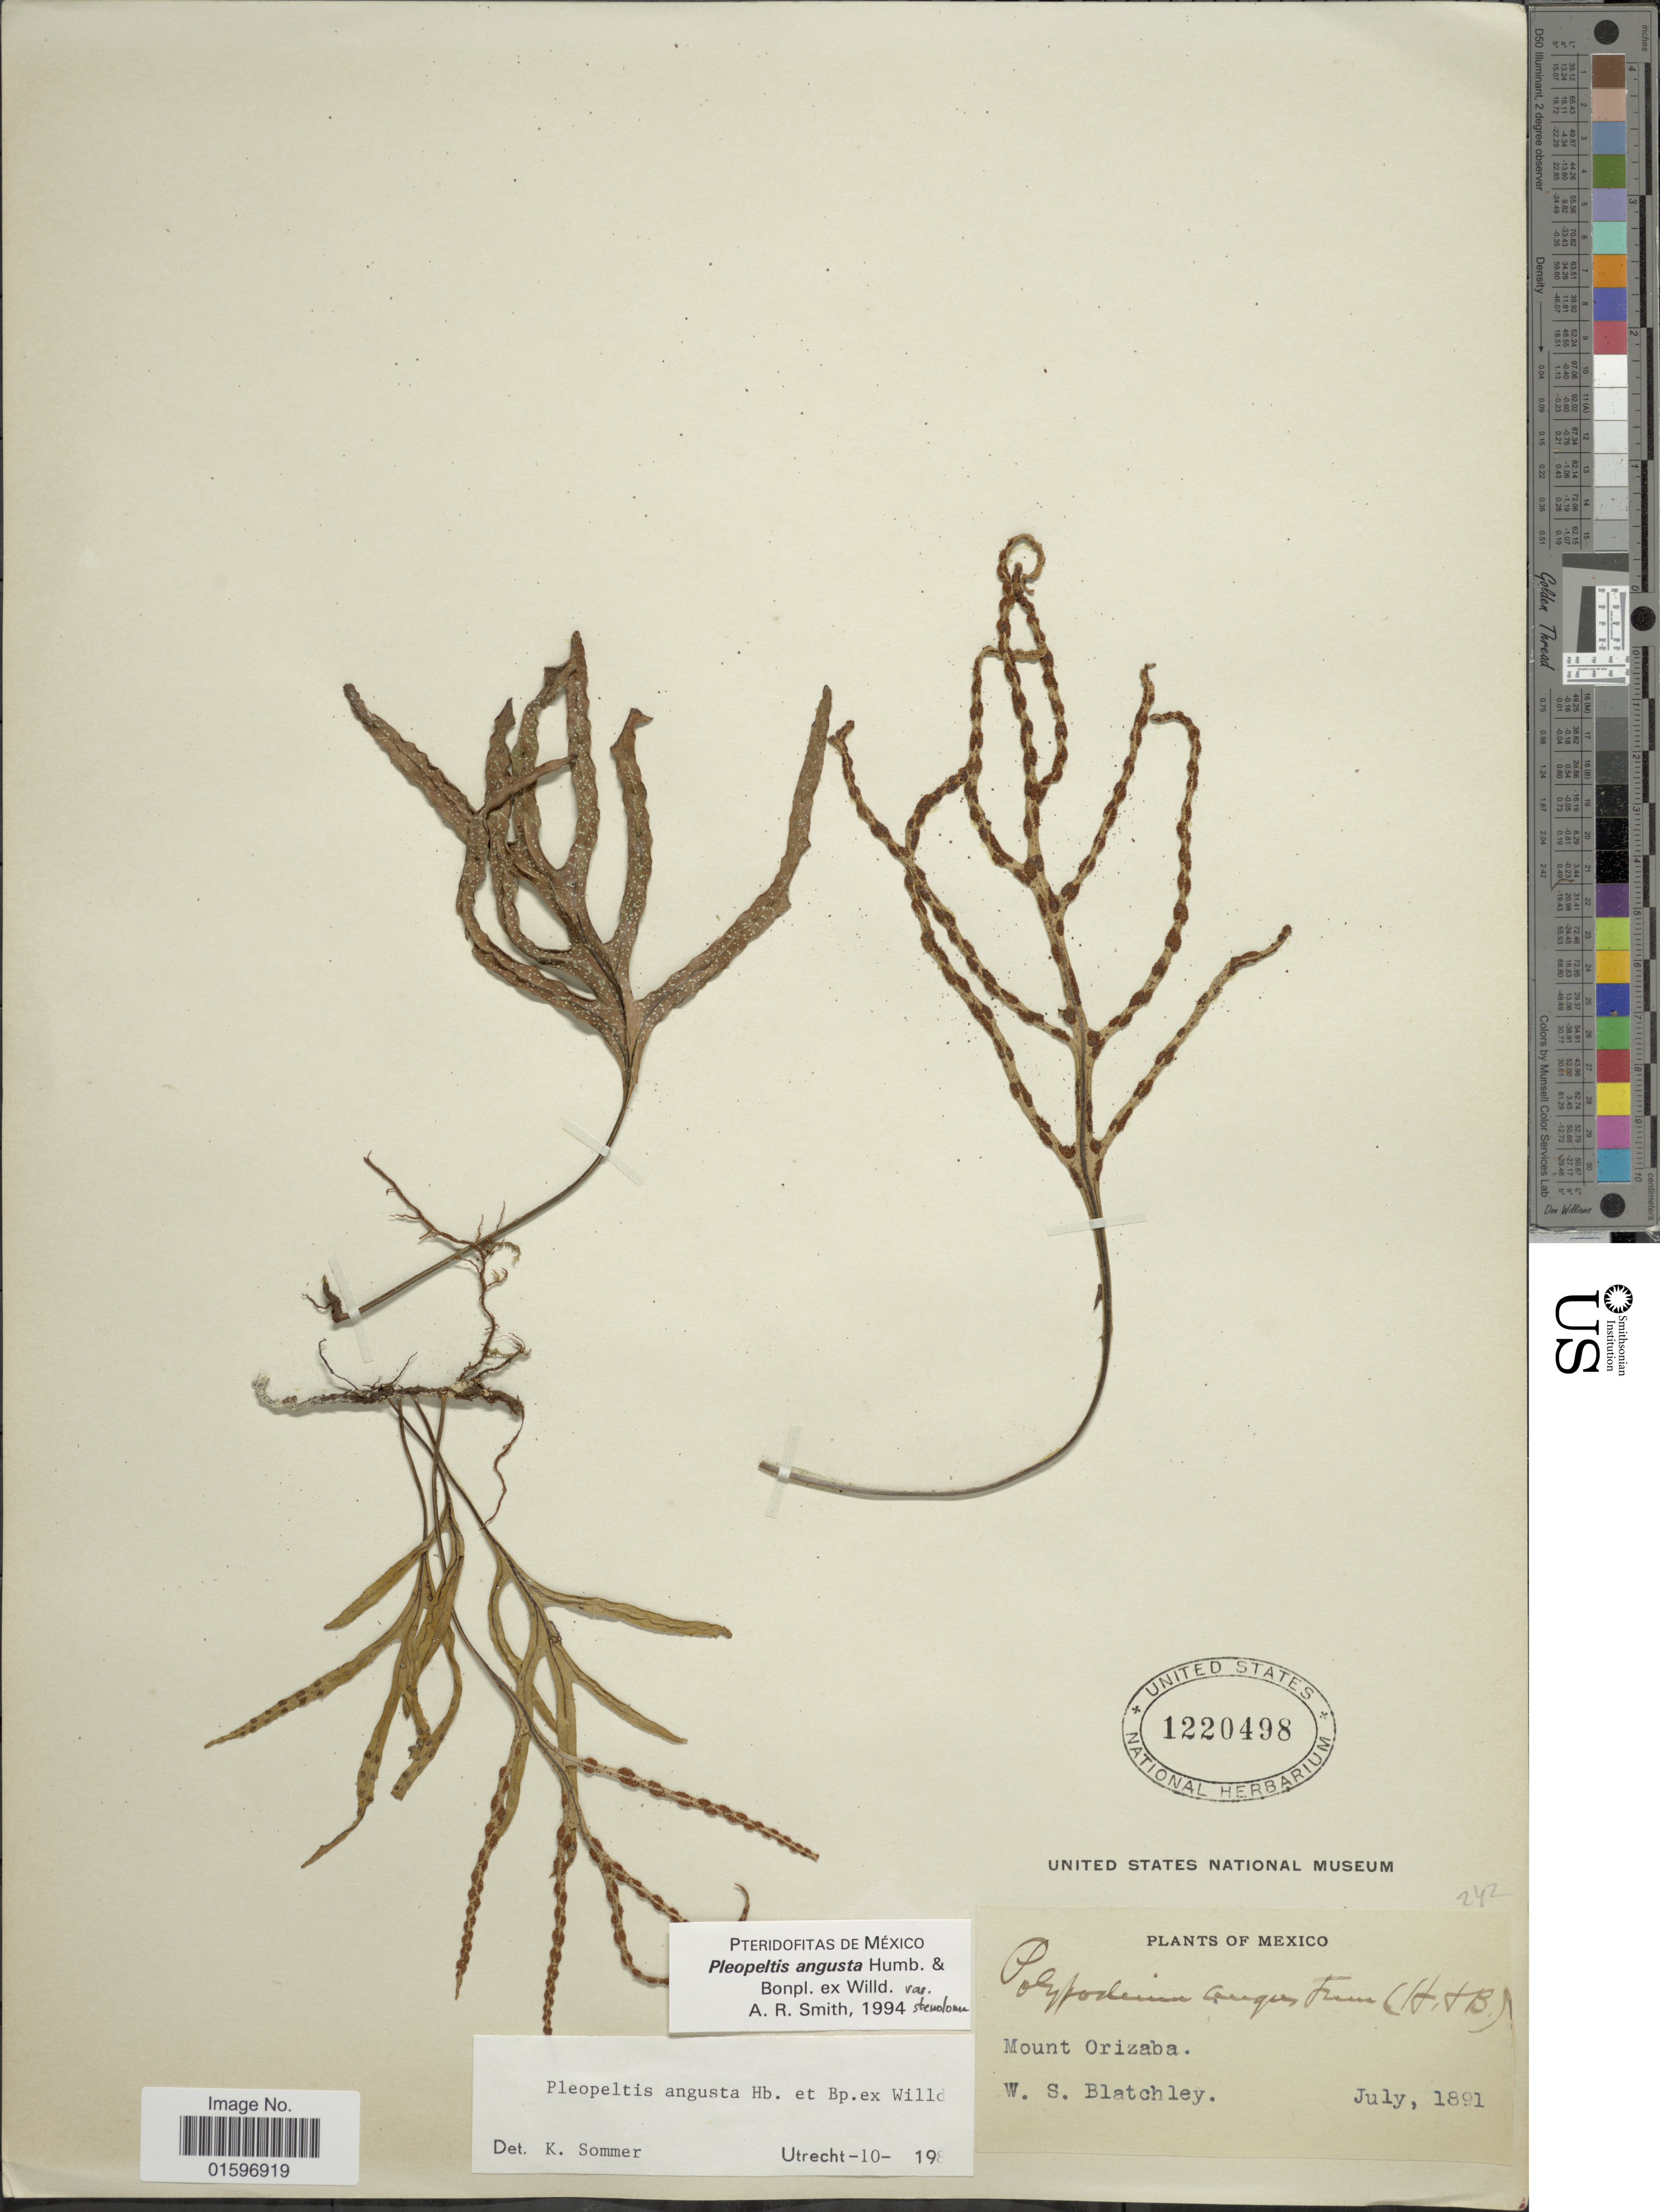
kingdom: Plantae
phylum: Tracheophyta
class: Polypodiopsida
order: Polypodiales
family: Polypodiaceae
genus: Pleopeltis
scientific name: Pleopeltis angusta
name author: Humb. & Bonap. ex Willd.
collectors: W. Blatchley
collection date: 1891-07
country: Mexico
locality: Mount Orizaba.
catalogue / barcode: US 1220498